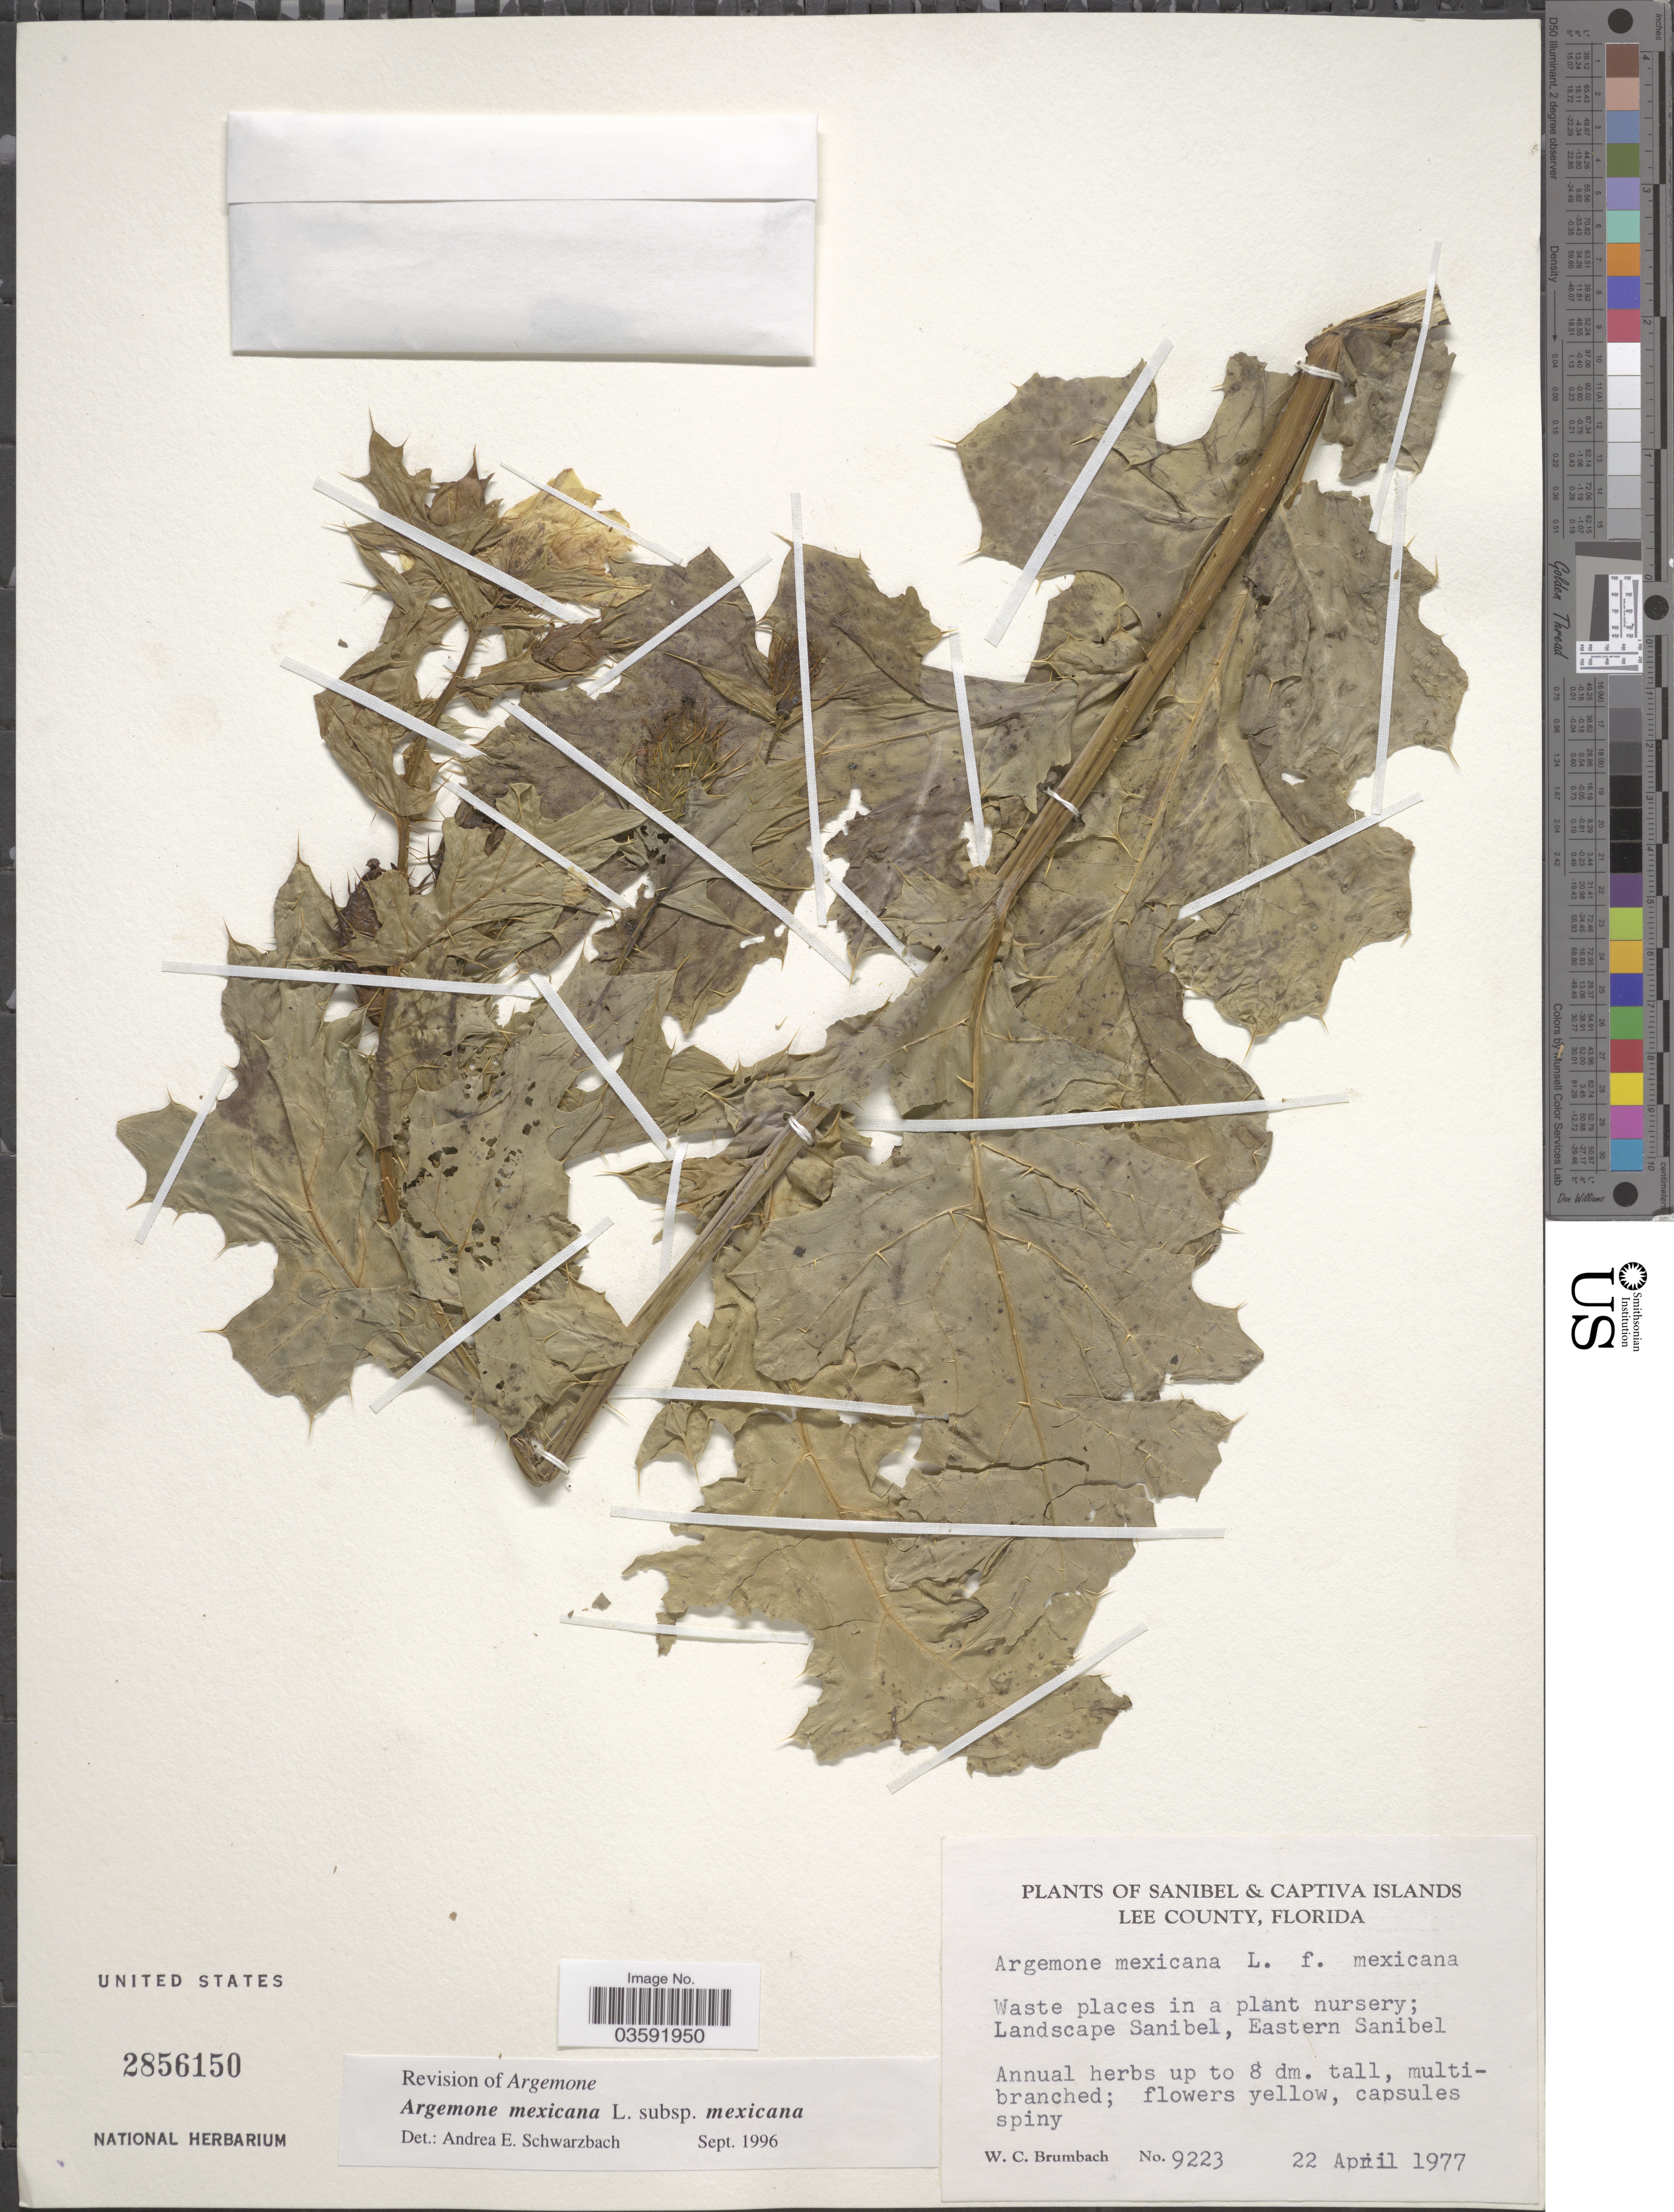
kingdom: Plantae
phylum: Tracheophyta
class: Magnoliopsida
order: Ranunculales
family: Papaveraceae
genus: Argemone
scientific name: Argemone mexicana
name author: L.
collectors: W. C. Brumbach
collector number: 9223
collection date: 1977-04-22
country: United States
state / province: Florida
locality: Lee County. Landscape Sanibel, Eastern Sanibel.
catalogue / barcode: US 2856150